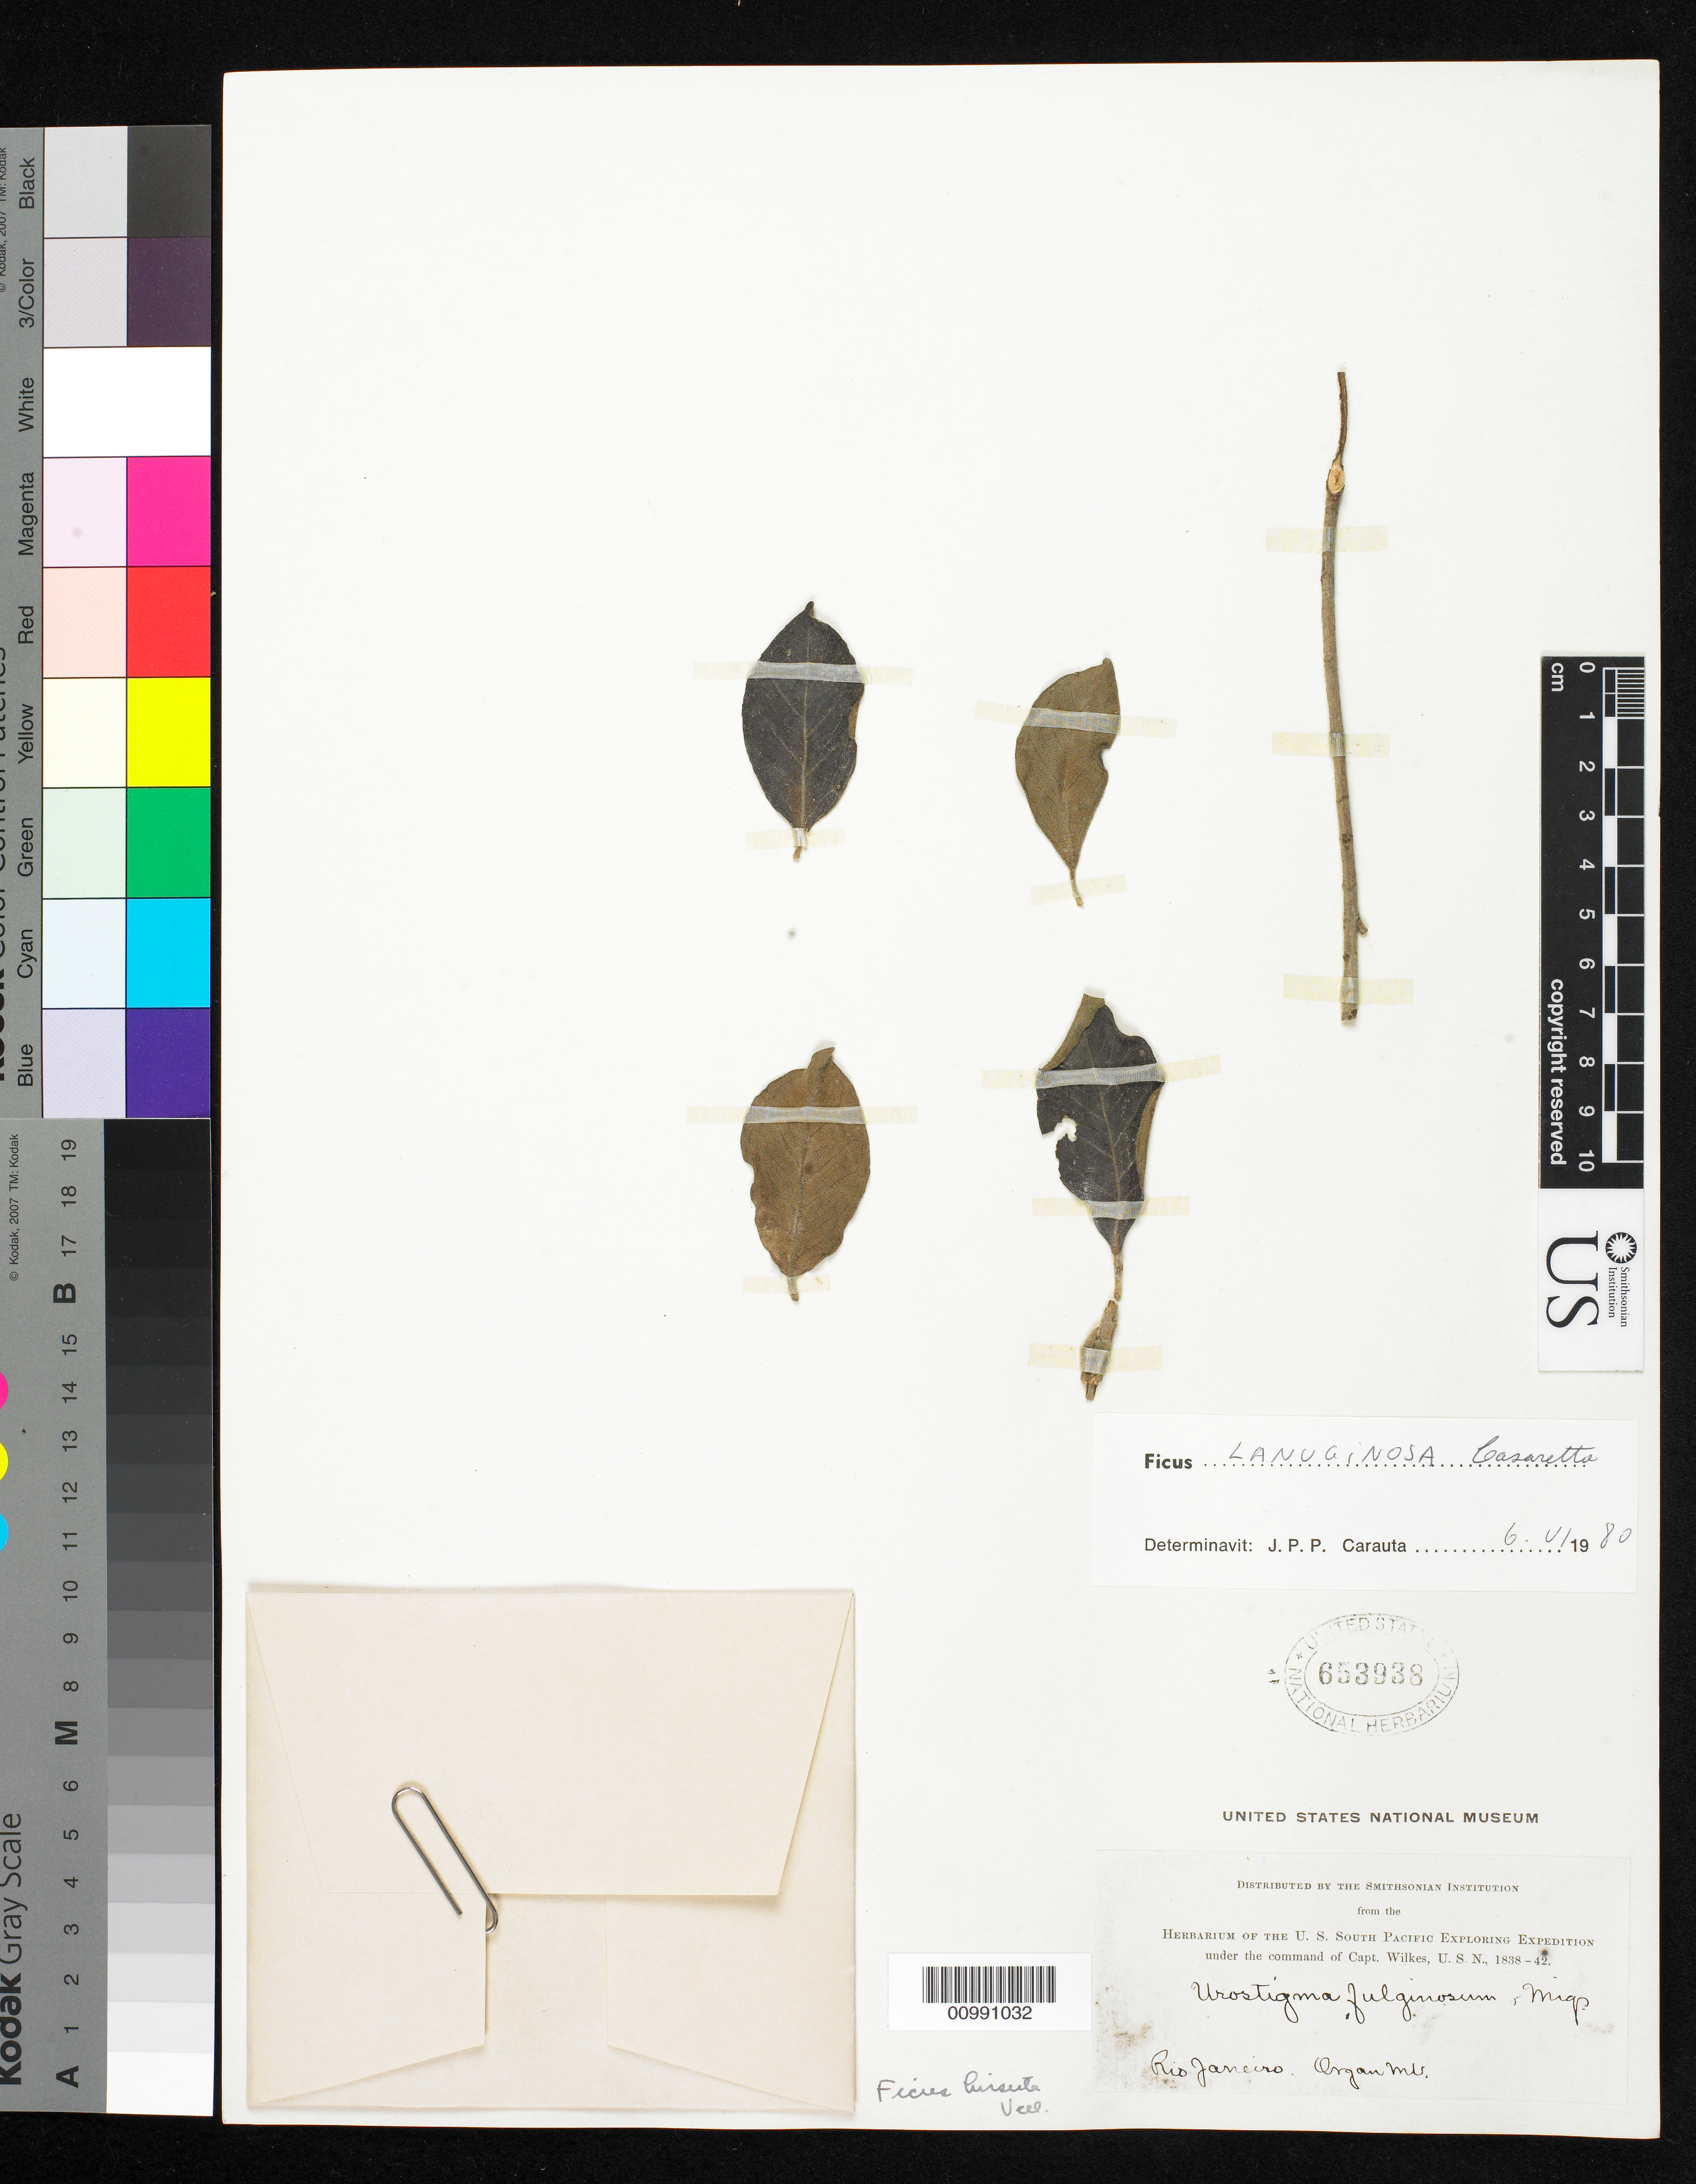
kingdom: Plantae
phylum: Tracheophyta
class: Magnoliopsida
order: Rosales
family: Moraceae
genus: Ficus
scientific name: Ficus lanuginosa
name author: Casar.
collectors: Wilkes Explor. Exped.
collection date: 1838/1842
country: Brazil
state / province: Rio de Janeiro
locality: Organ Mts.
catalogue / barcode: US 653938